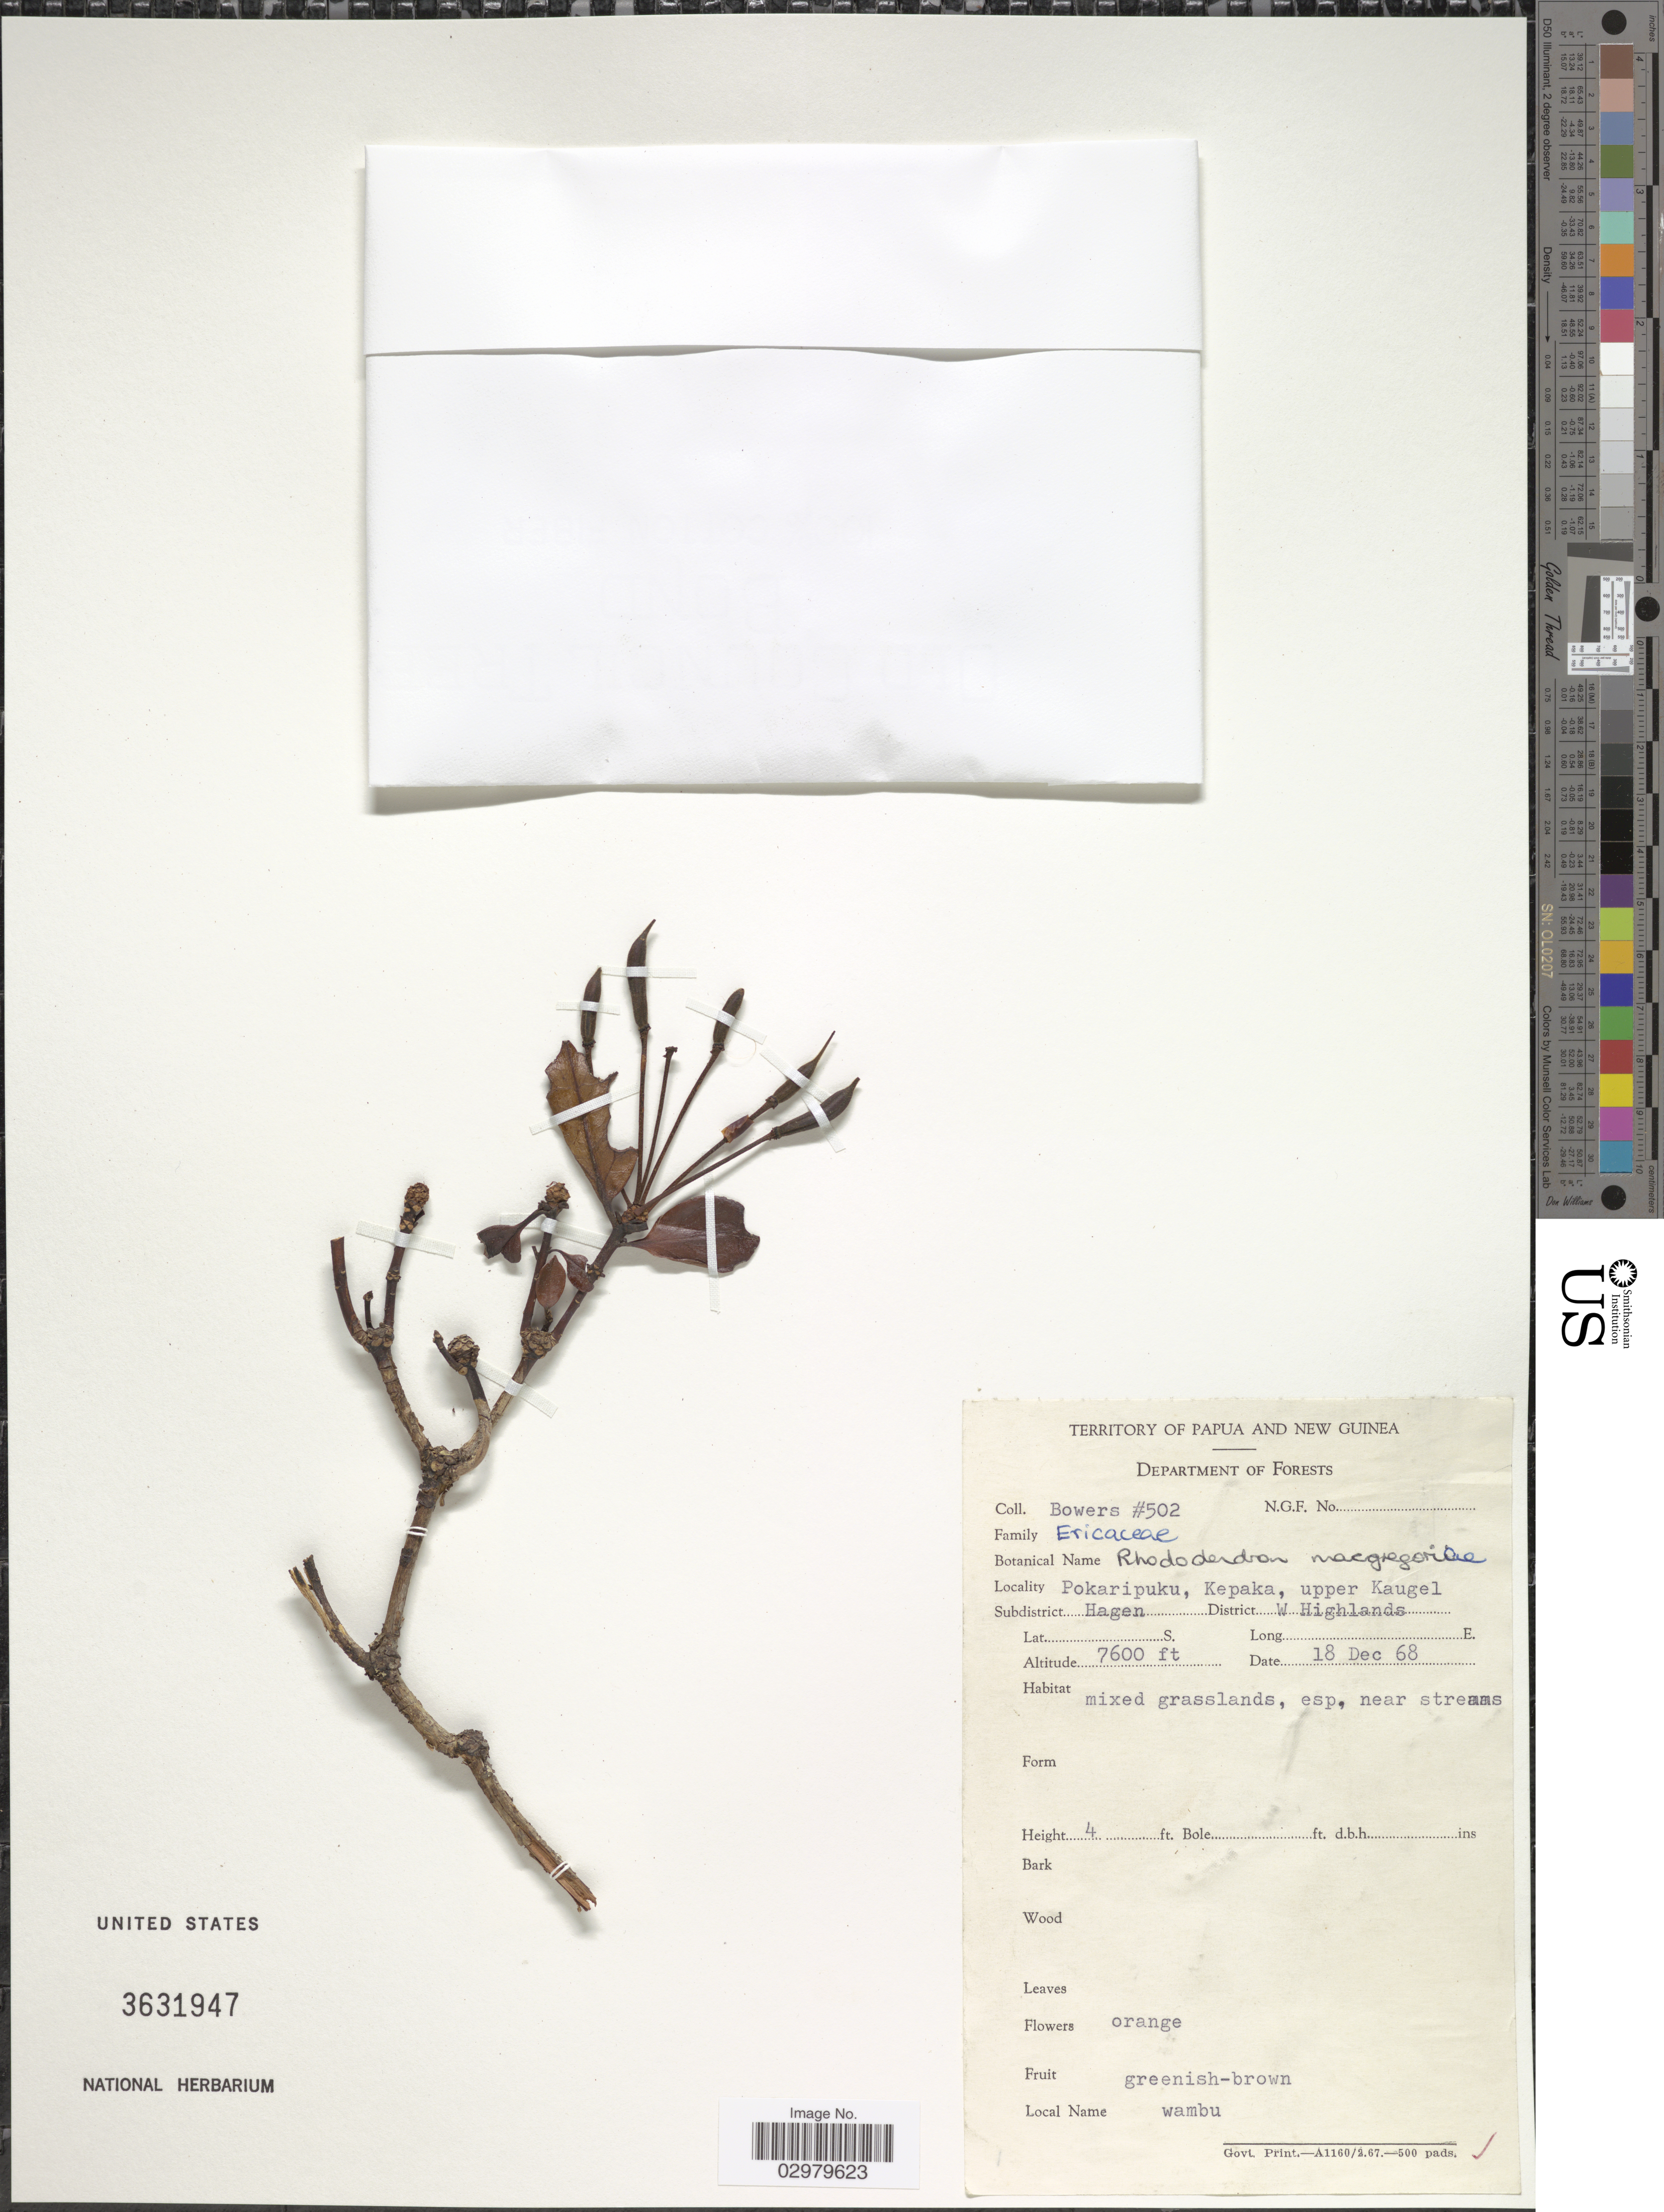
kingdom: Plantae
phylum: Tracheophyta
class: Magnoliopsida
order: Ericales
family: Ericaceae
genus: Rhododendron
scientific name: Rhododendron macgregoriae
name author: F. Muell.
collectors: -. Bowers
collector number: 502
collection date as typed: Transcribed d/m/y: 18/12/68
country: Papua New Guinea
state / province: Western Highlands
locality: Territory of Papua and New Guinea. Pokaripuku, Kepaka, upper Kaugel. Subdistrict Hagen, Distr W Highlands.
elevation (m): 2316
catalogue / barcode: US 3631947